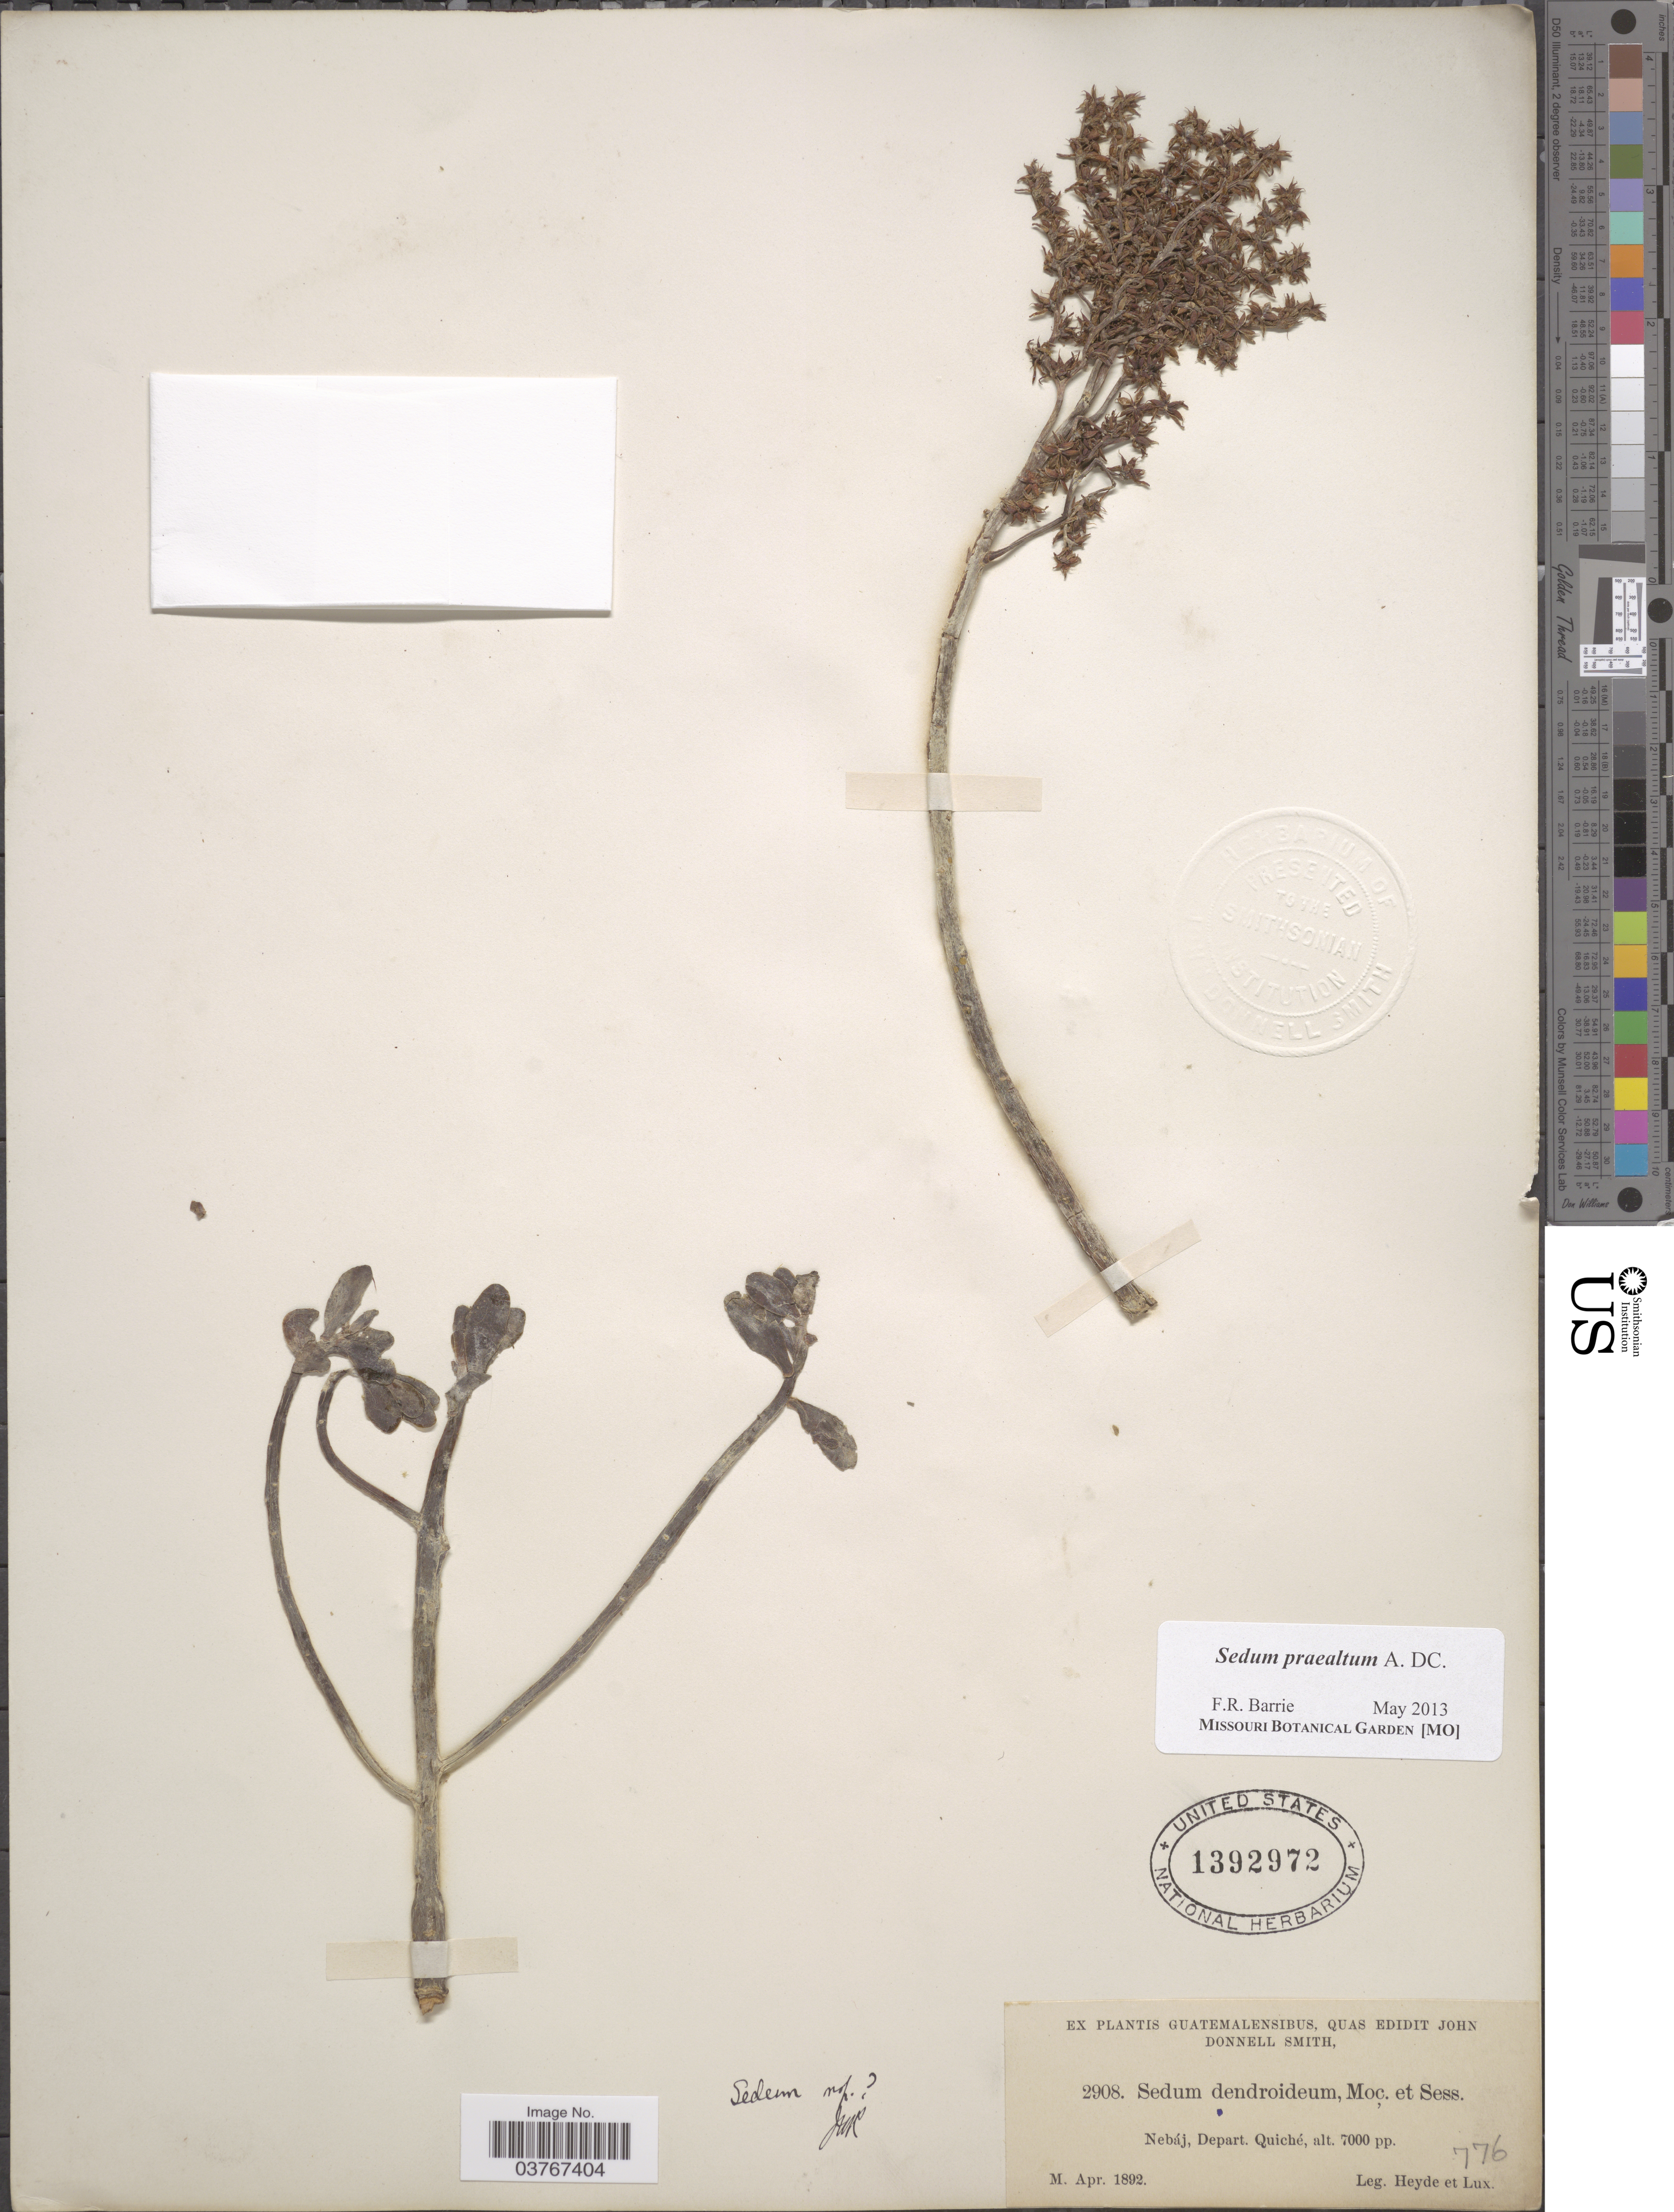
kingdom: Plantae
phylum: Tracheophyta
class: Magnoliopsida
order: Saxifragales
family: Crassulaceae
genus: Sedum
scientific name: Sedum praealtum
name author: A. DC.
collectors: Heyde & Lux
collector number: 776/ 2908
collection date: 1892-04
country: Guatemala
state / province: El Quiche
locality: Nebáj, Depart. Quiché.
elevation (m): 2134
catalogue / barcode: US 1392972